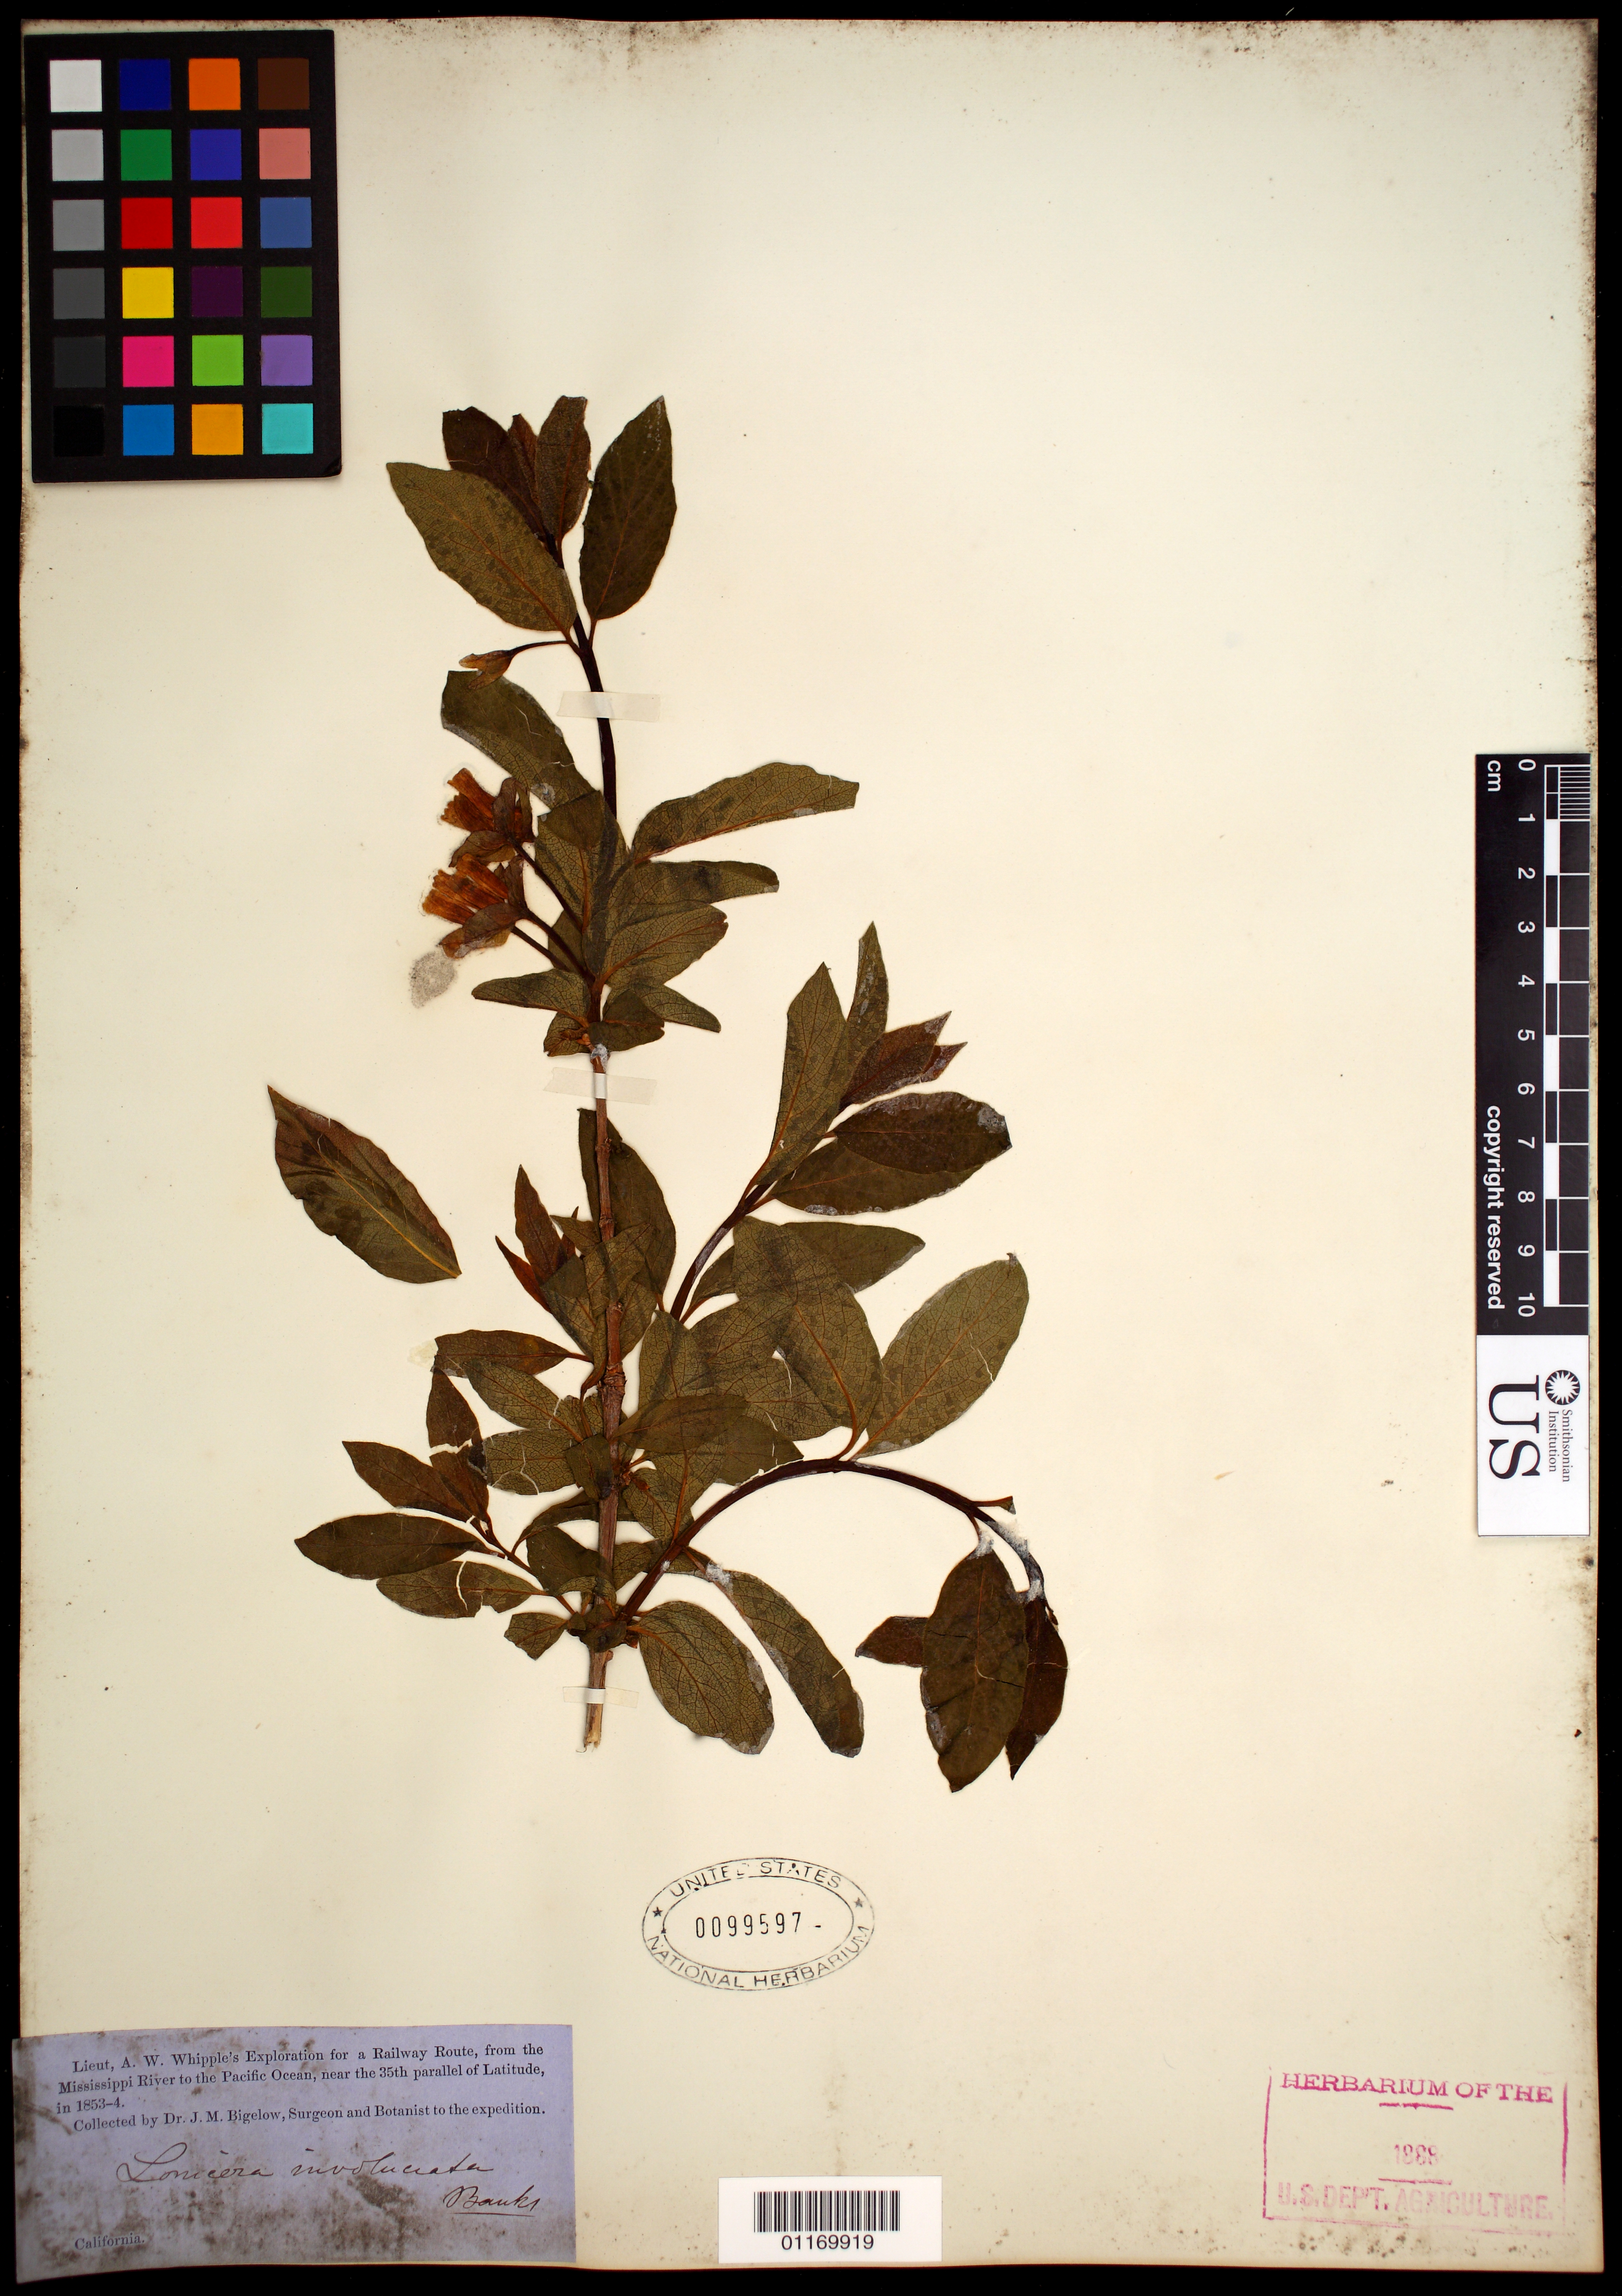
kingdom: Plantae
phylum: Tracheophyta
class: Magnoliopsida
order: Dipsacales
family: Caprifoliaceae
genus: Lonicera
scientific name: Lonicera involucrata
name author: (Richardson) Banks ex Spreng.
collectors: J. M. Bigelow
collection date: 1853/1854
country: United States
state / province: California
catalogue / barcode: US 99597